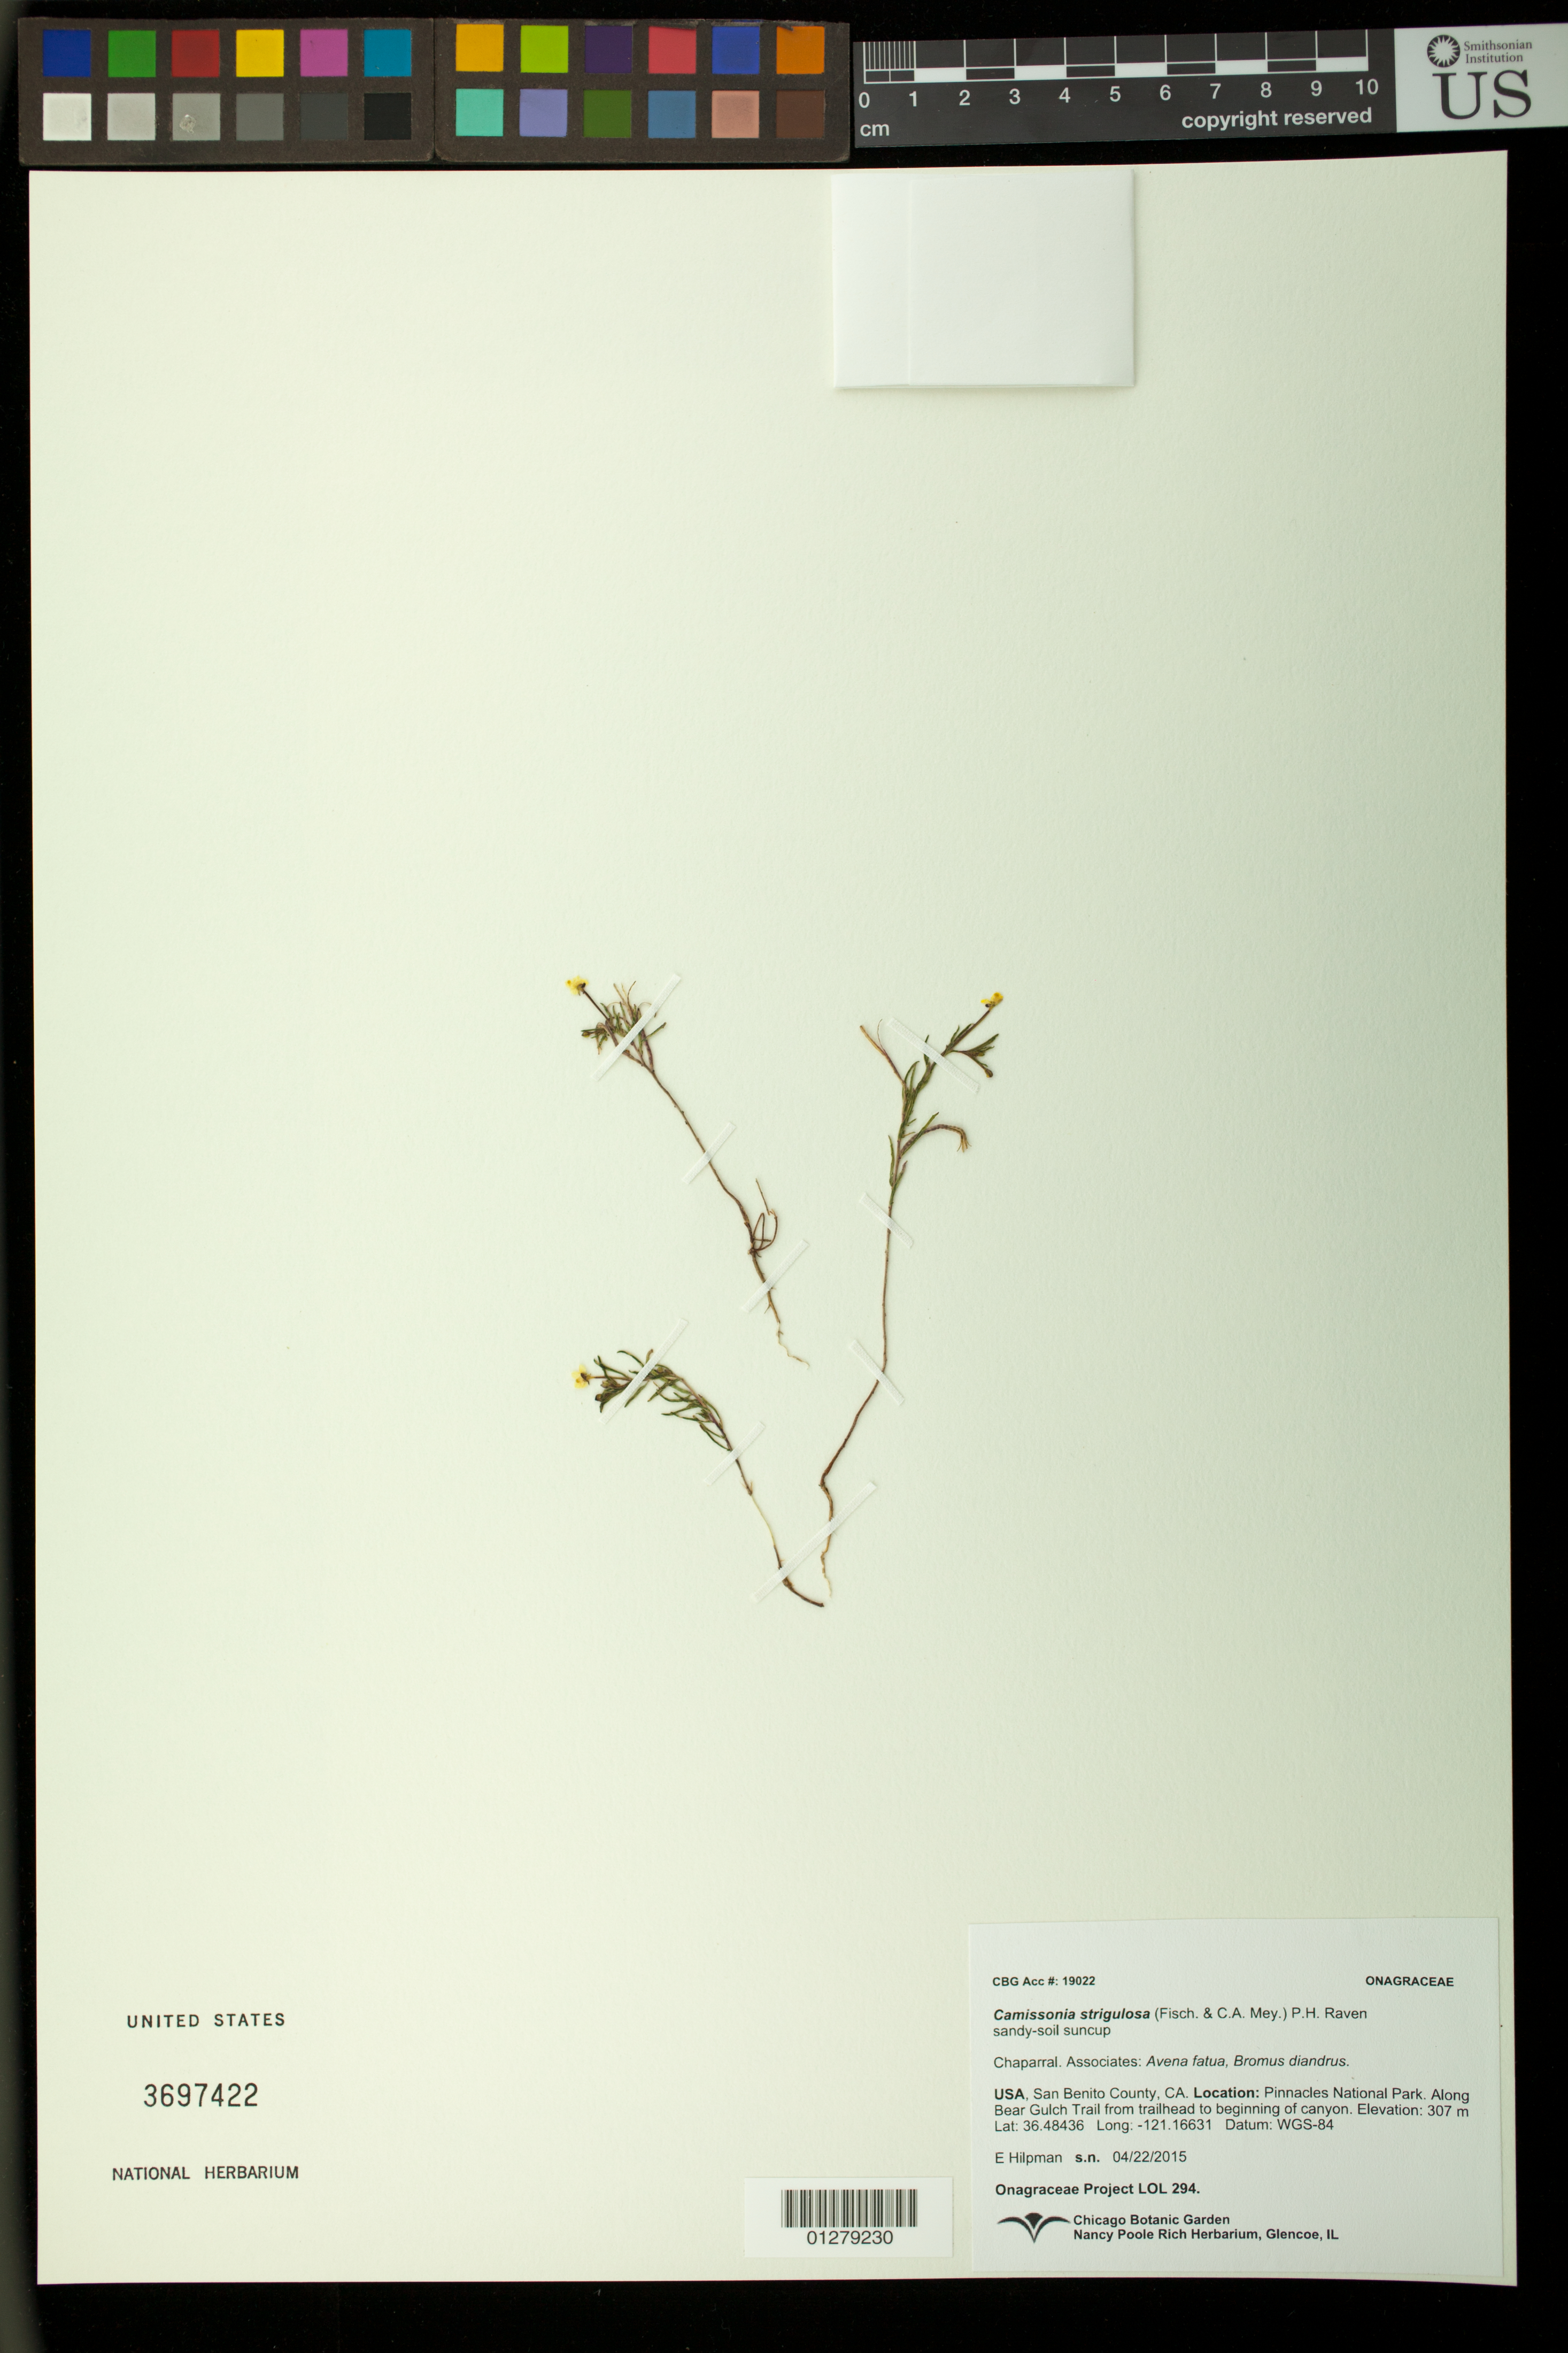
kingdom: Plantae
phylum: Tracheophyta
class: Magnoliopsida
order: Myrtales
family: Onagraceae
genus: Camissonia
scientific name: Camissonia strigulosa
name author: (Fisch. & C.A. Mey.) P.H. Raven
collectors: E. Hilpman & T. Jojesh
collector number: LOL 294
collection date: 2015-04-22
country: United States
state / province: California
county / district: San Benito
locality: Along Bear Gulch Trail from trailhead to beginning of canyon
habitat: Chaparral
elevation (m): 307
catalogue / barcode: US 3697422